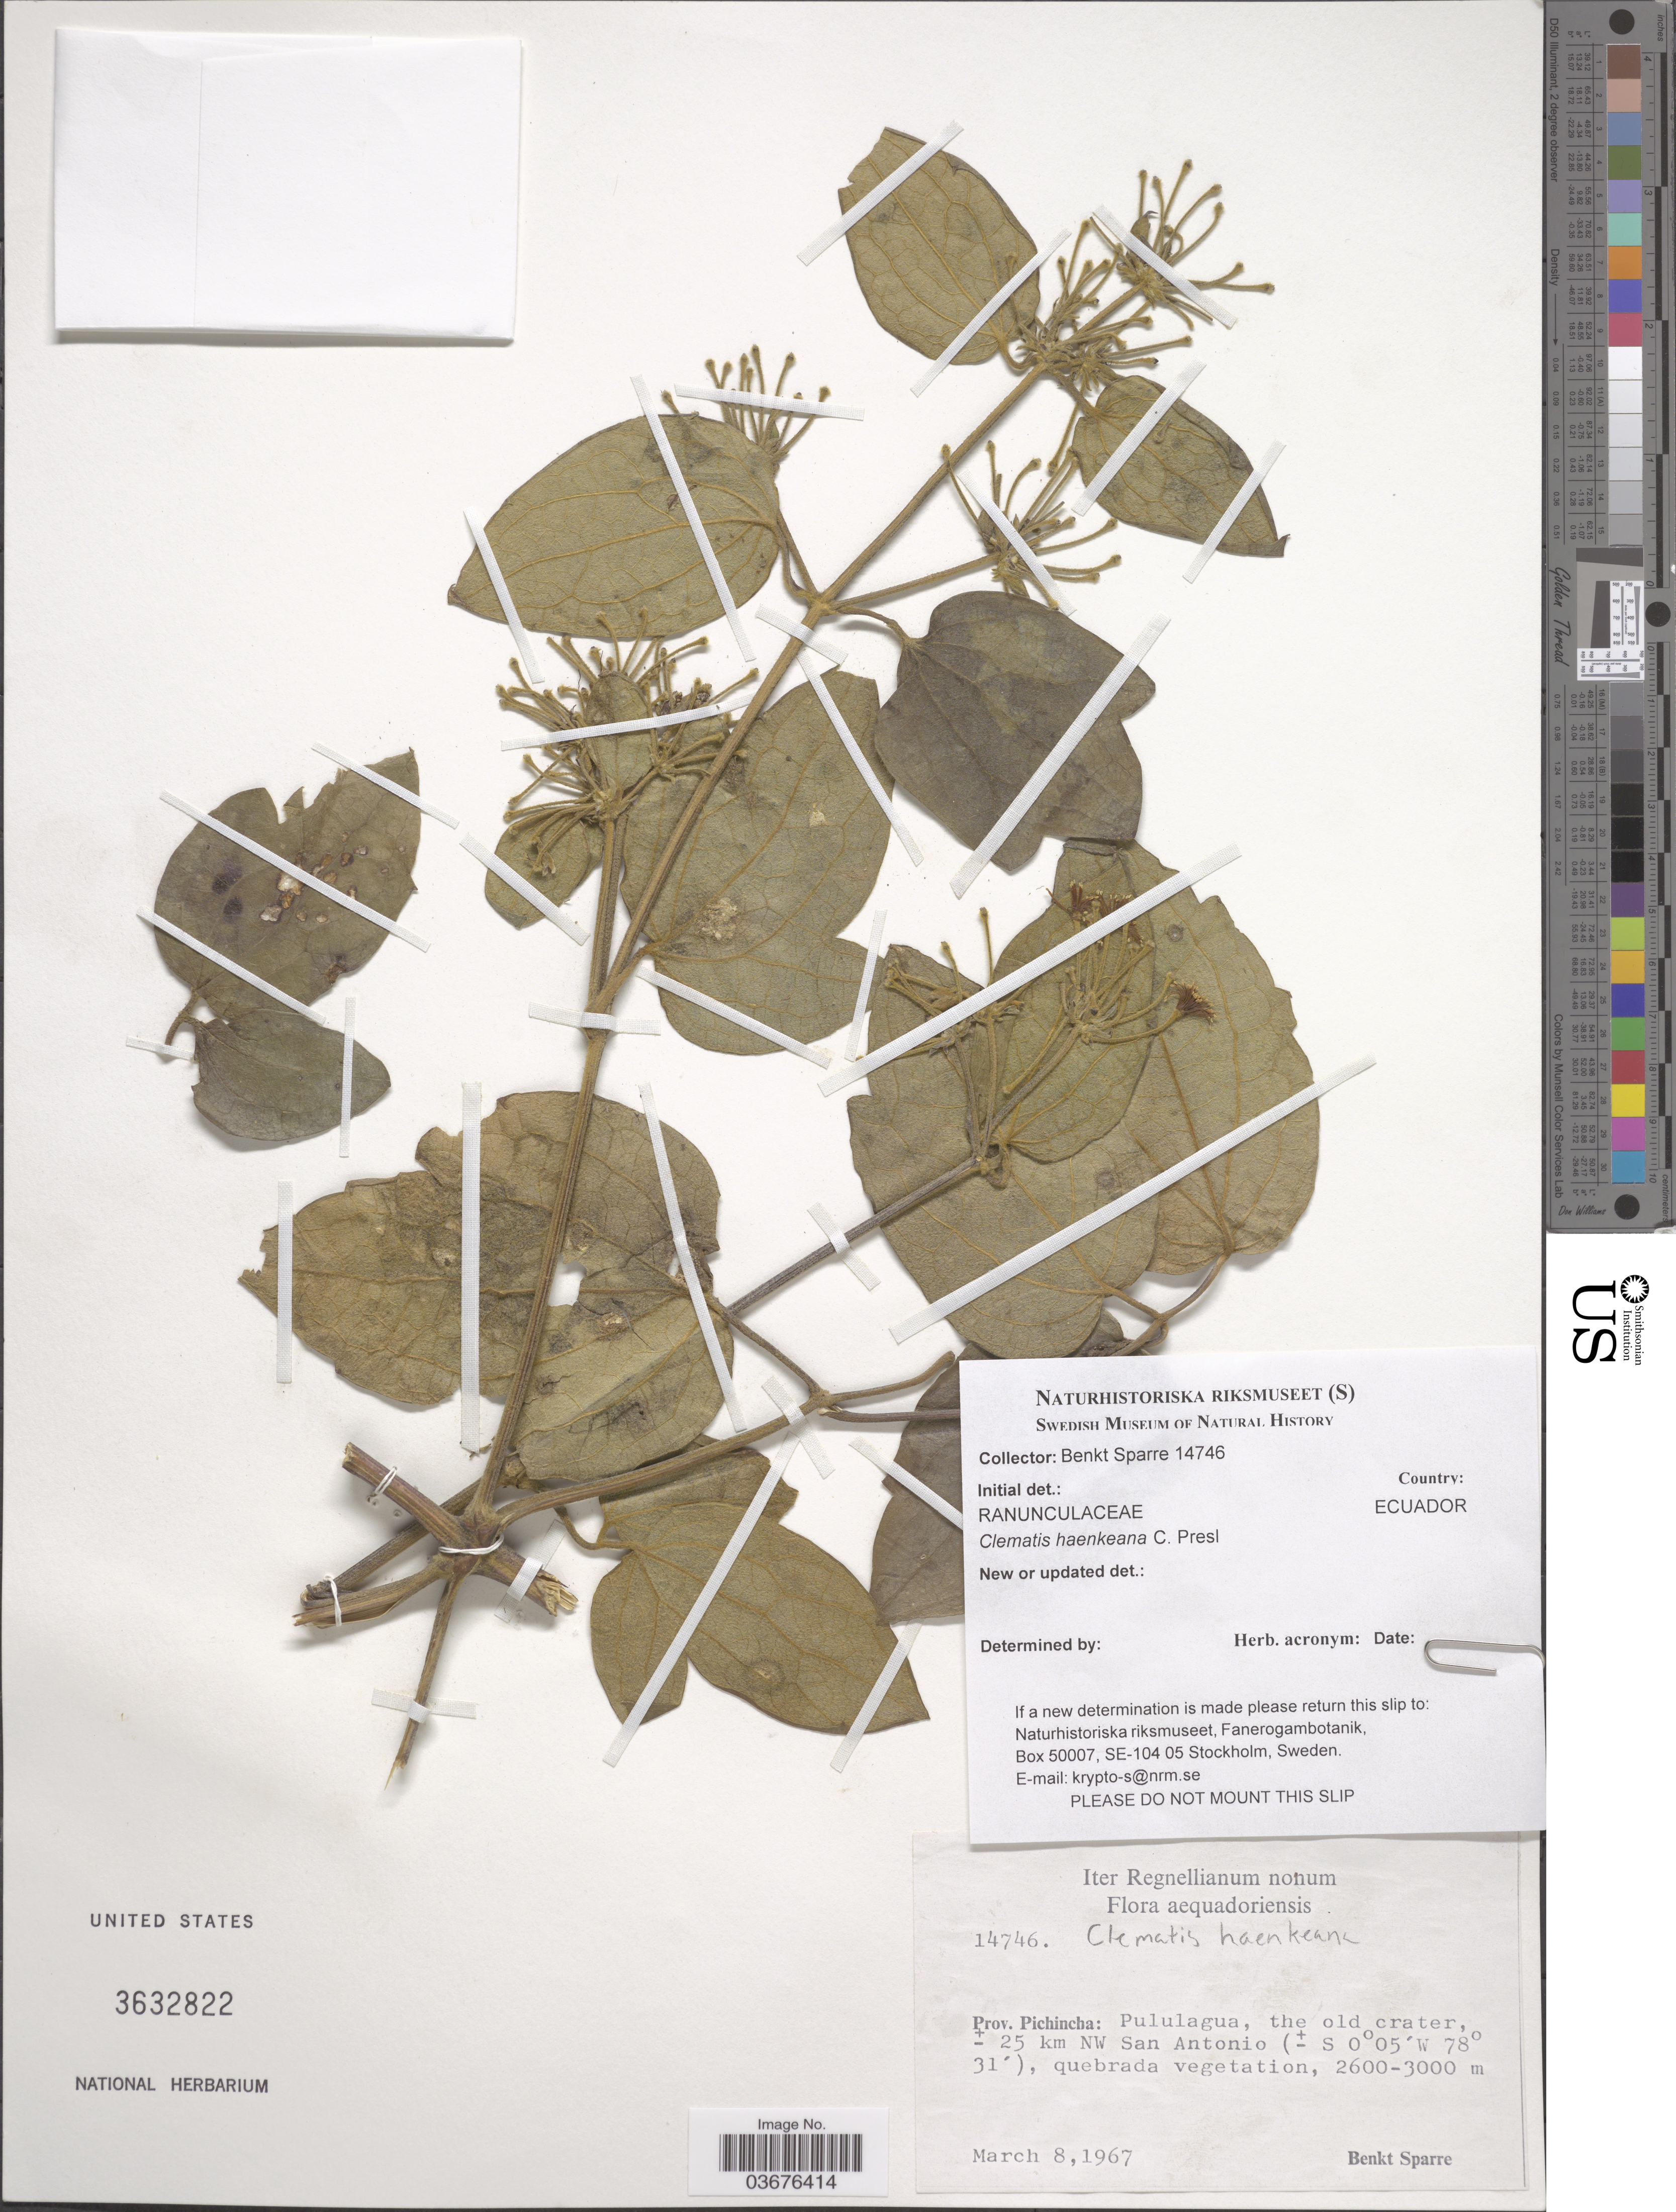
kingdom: Plantae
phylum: Tracheophyta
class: Magnoliopsida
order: Ranunculales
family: Ranunculaceae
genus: Clematis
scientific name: Clematis haenkeana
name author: C. Presl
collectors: B. Sparre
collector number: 14746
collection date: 1967-03-08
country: Ecuador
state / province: Pichincha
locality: Pululagua, the old crater, ± 25 km NW San Antonio.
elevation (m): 2600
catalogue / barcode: US 3632822